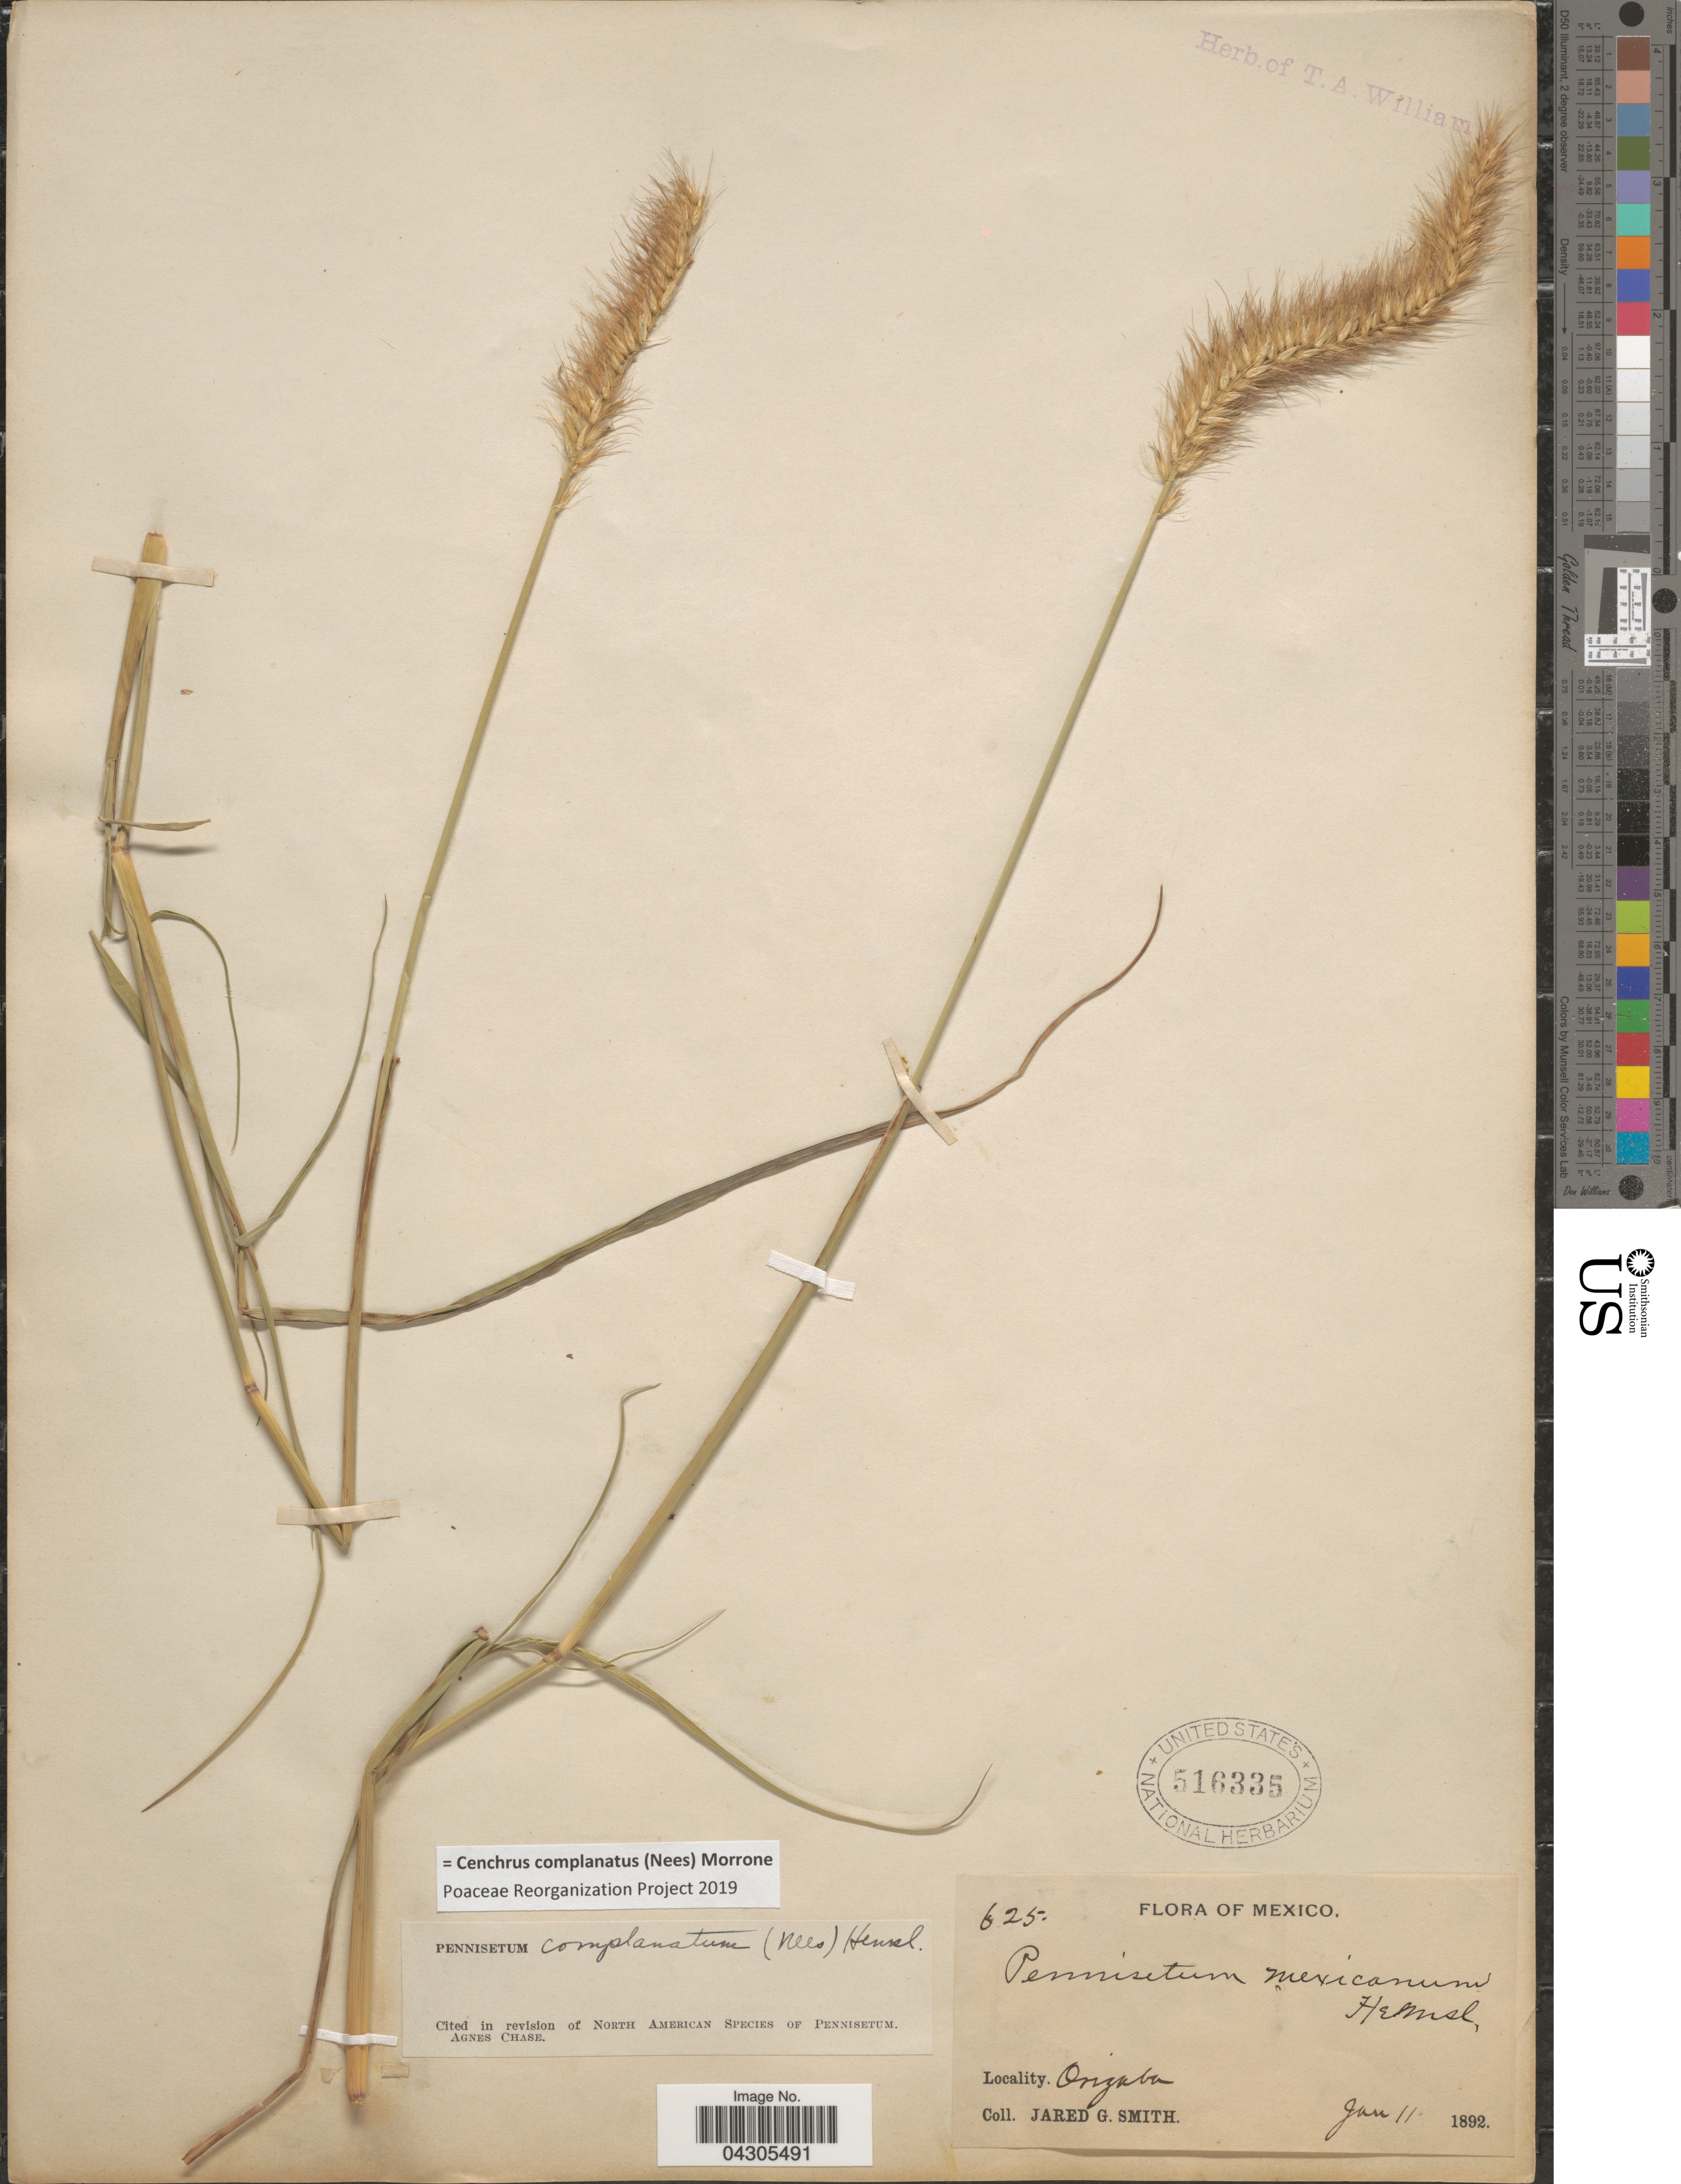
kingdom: Plantae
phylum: Tracheophyta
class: Liliopsida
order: Poales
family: Poaceae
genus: Cenchrus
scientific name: Cenchrus complanatus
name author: (Nees) Morrone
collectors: J. G. Smith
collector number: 625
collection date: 1892-01-11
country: Mexico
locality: Orizaba.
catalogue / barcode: US 516335